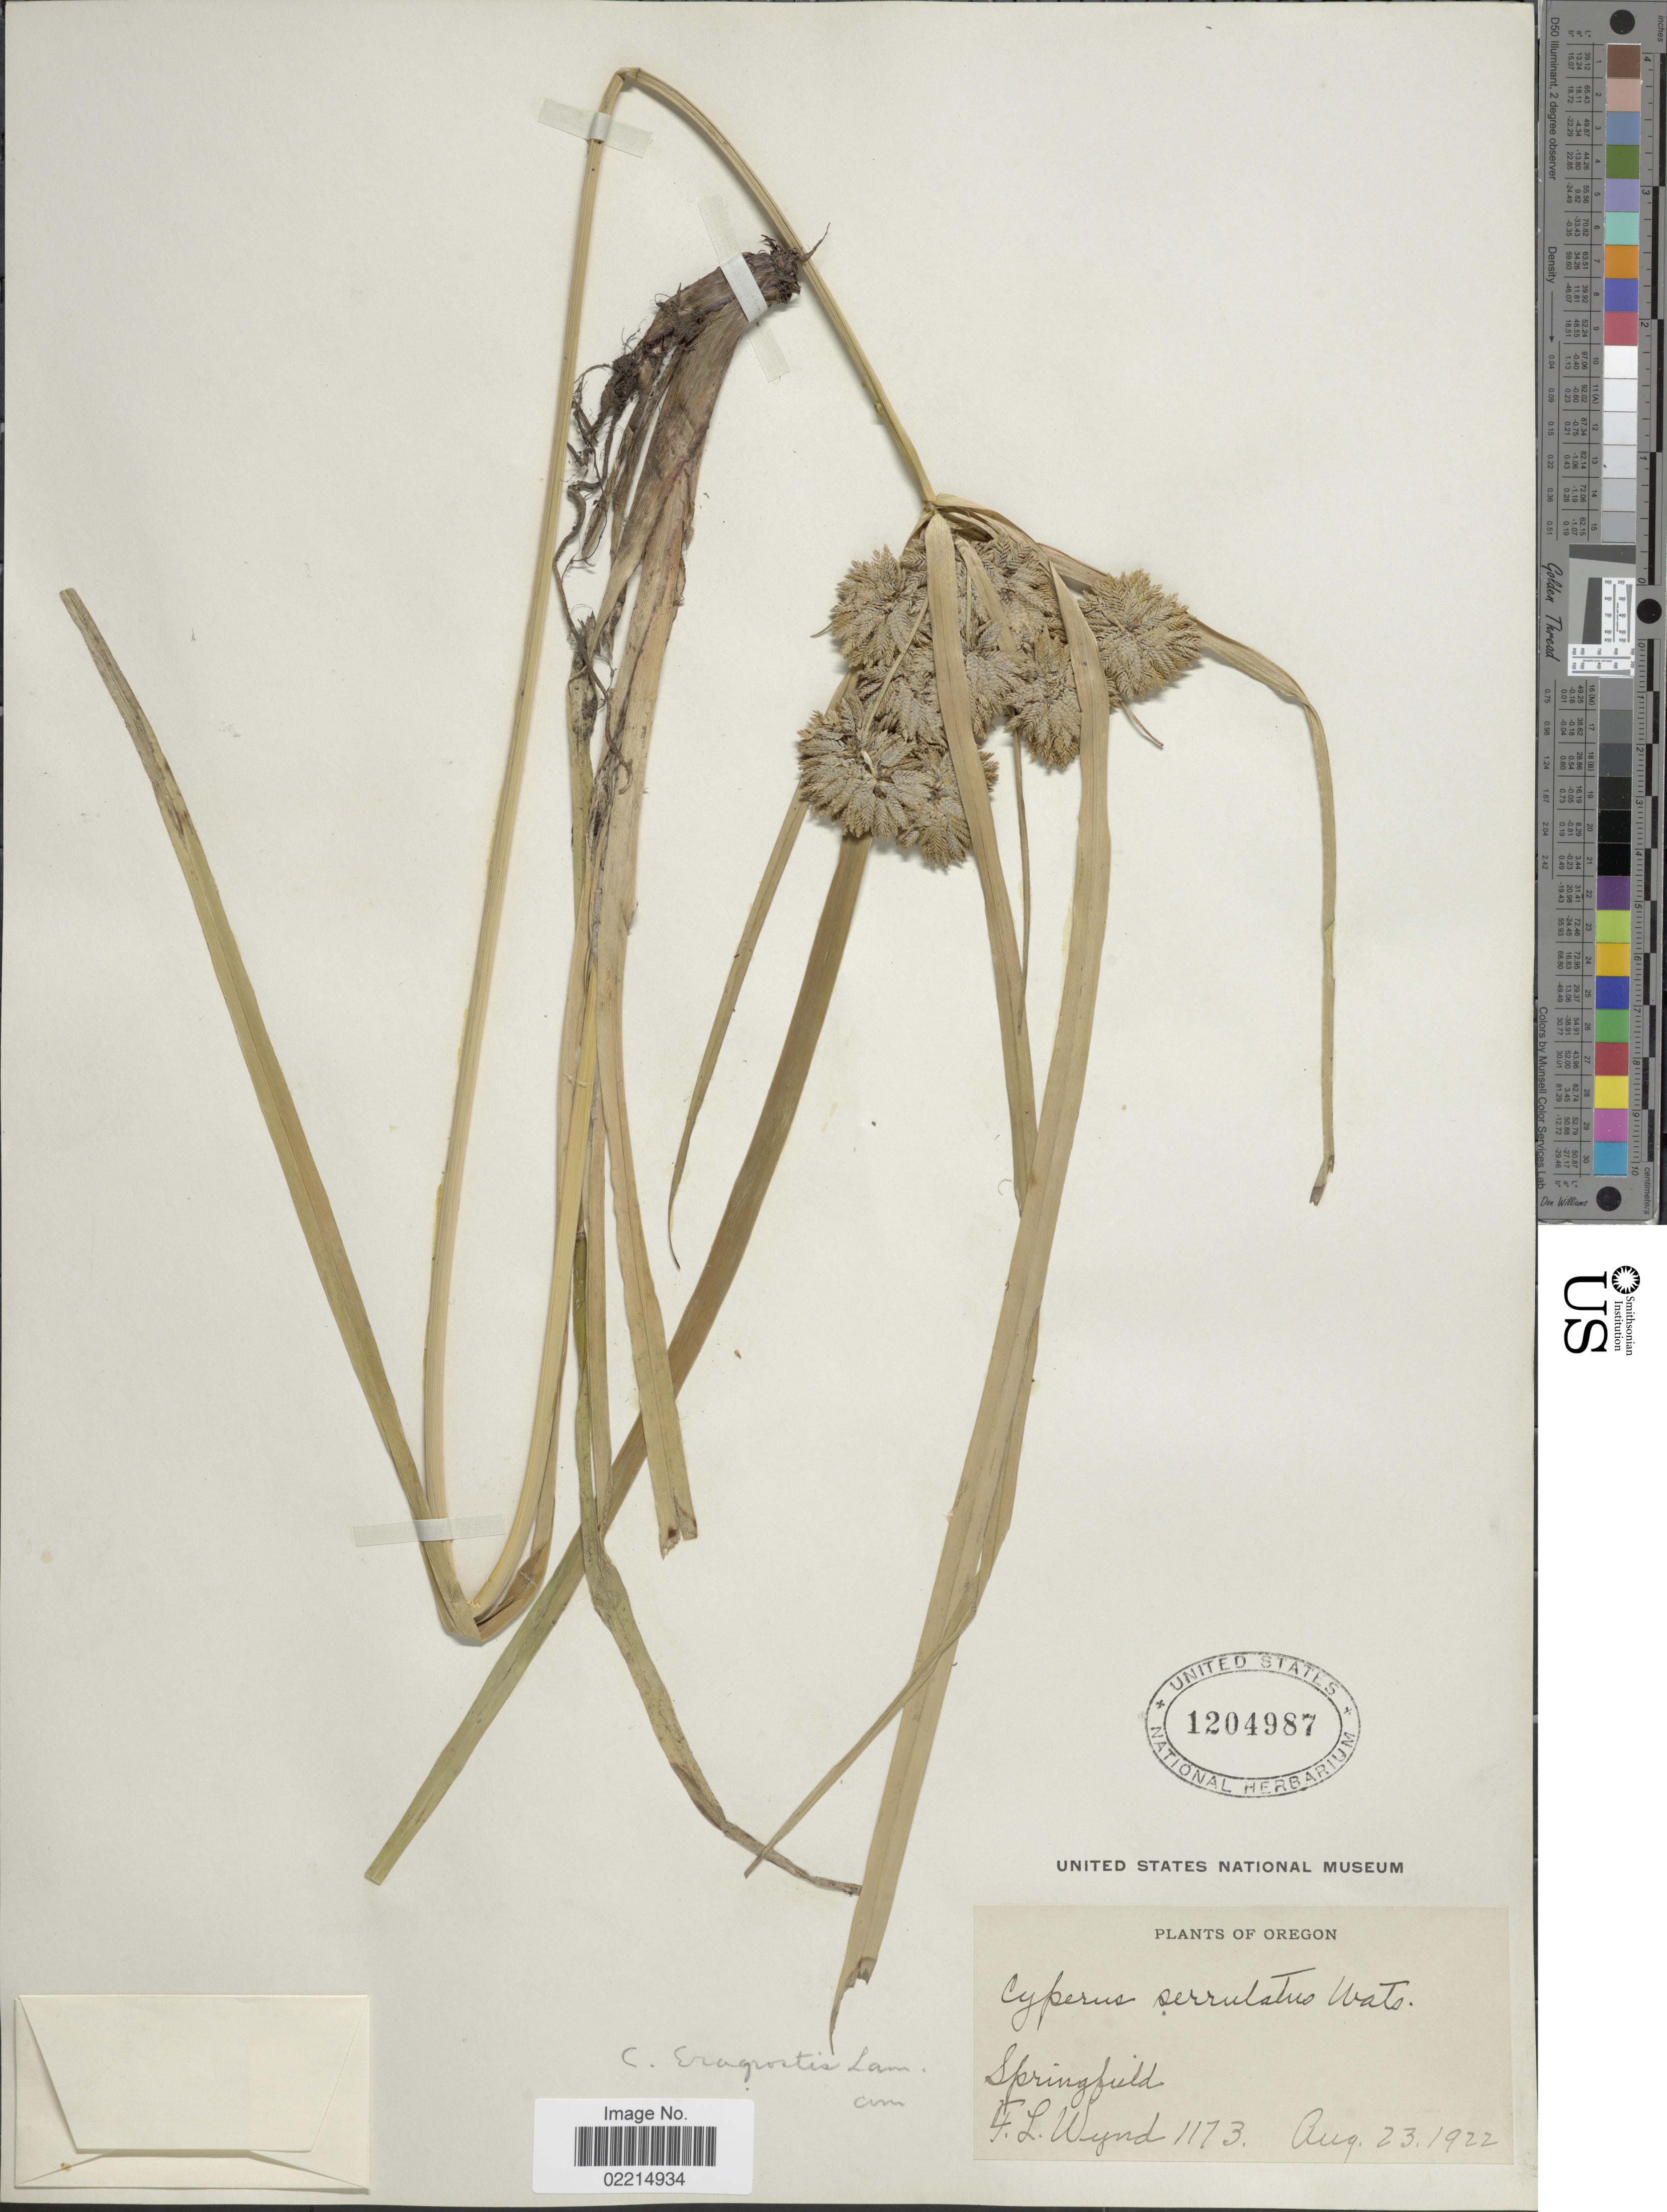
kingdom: Plantae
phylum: Tracheophyta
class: Liliopsida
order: Poales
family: Cyperaceae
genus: Cyperus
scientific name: Cyperus eragrostis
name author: Lam.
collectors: F. L. Wynd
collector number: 1173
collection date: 1922-08-23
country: United States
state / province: Oregon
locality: Springfield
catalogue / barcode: US 1204987